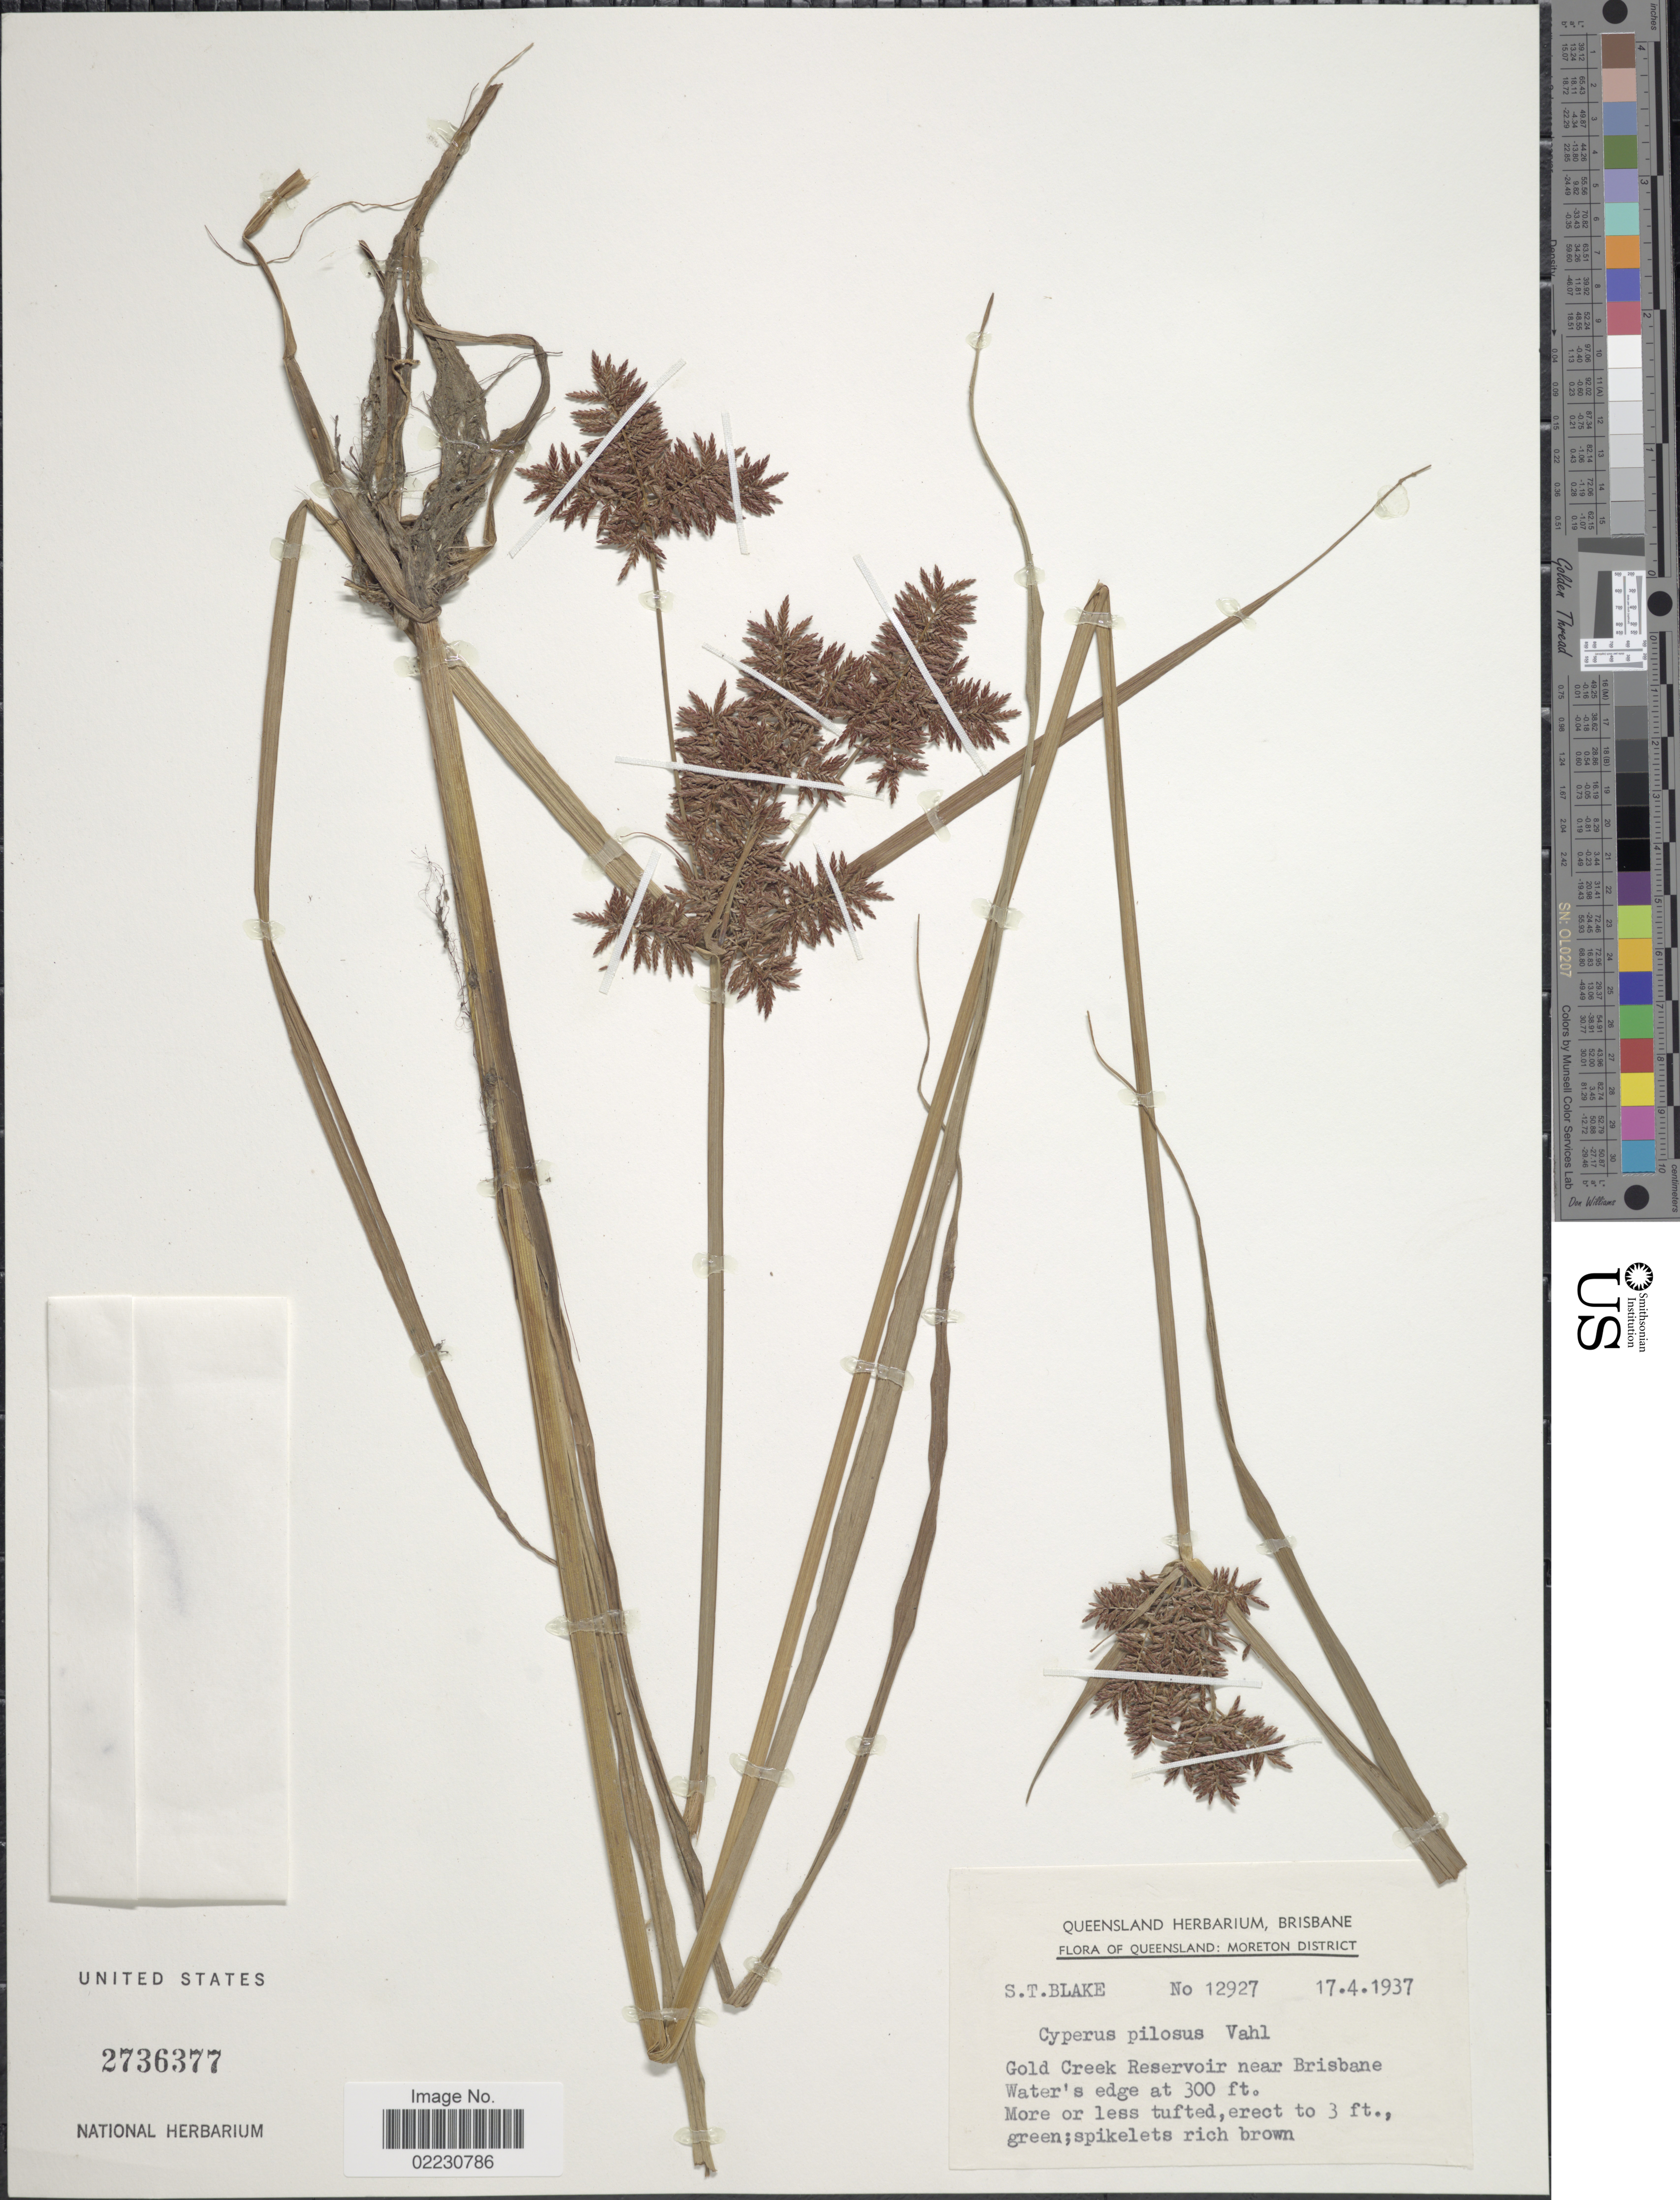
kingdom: Plantae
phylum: Tracheophyta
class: Liliopsida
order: Poales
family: Cyperaceae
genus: Cyperus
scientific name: Cyperus pilosus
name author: Vahl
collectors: S. T. Blake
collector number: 12927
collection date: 1937-04-17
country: Australia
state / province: Queensland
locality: Moreton District, Gold Creek Reservoir near Brisbane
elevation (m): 91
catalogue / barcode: US 2736377